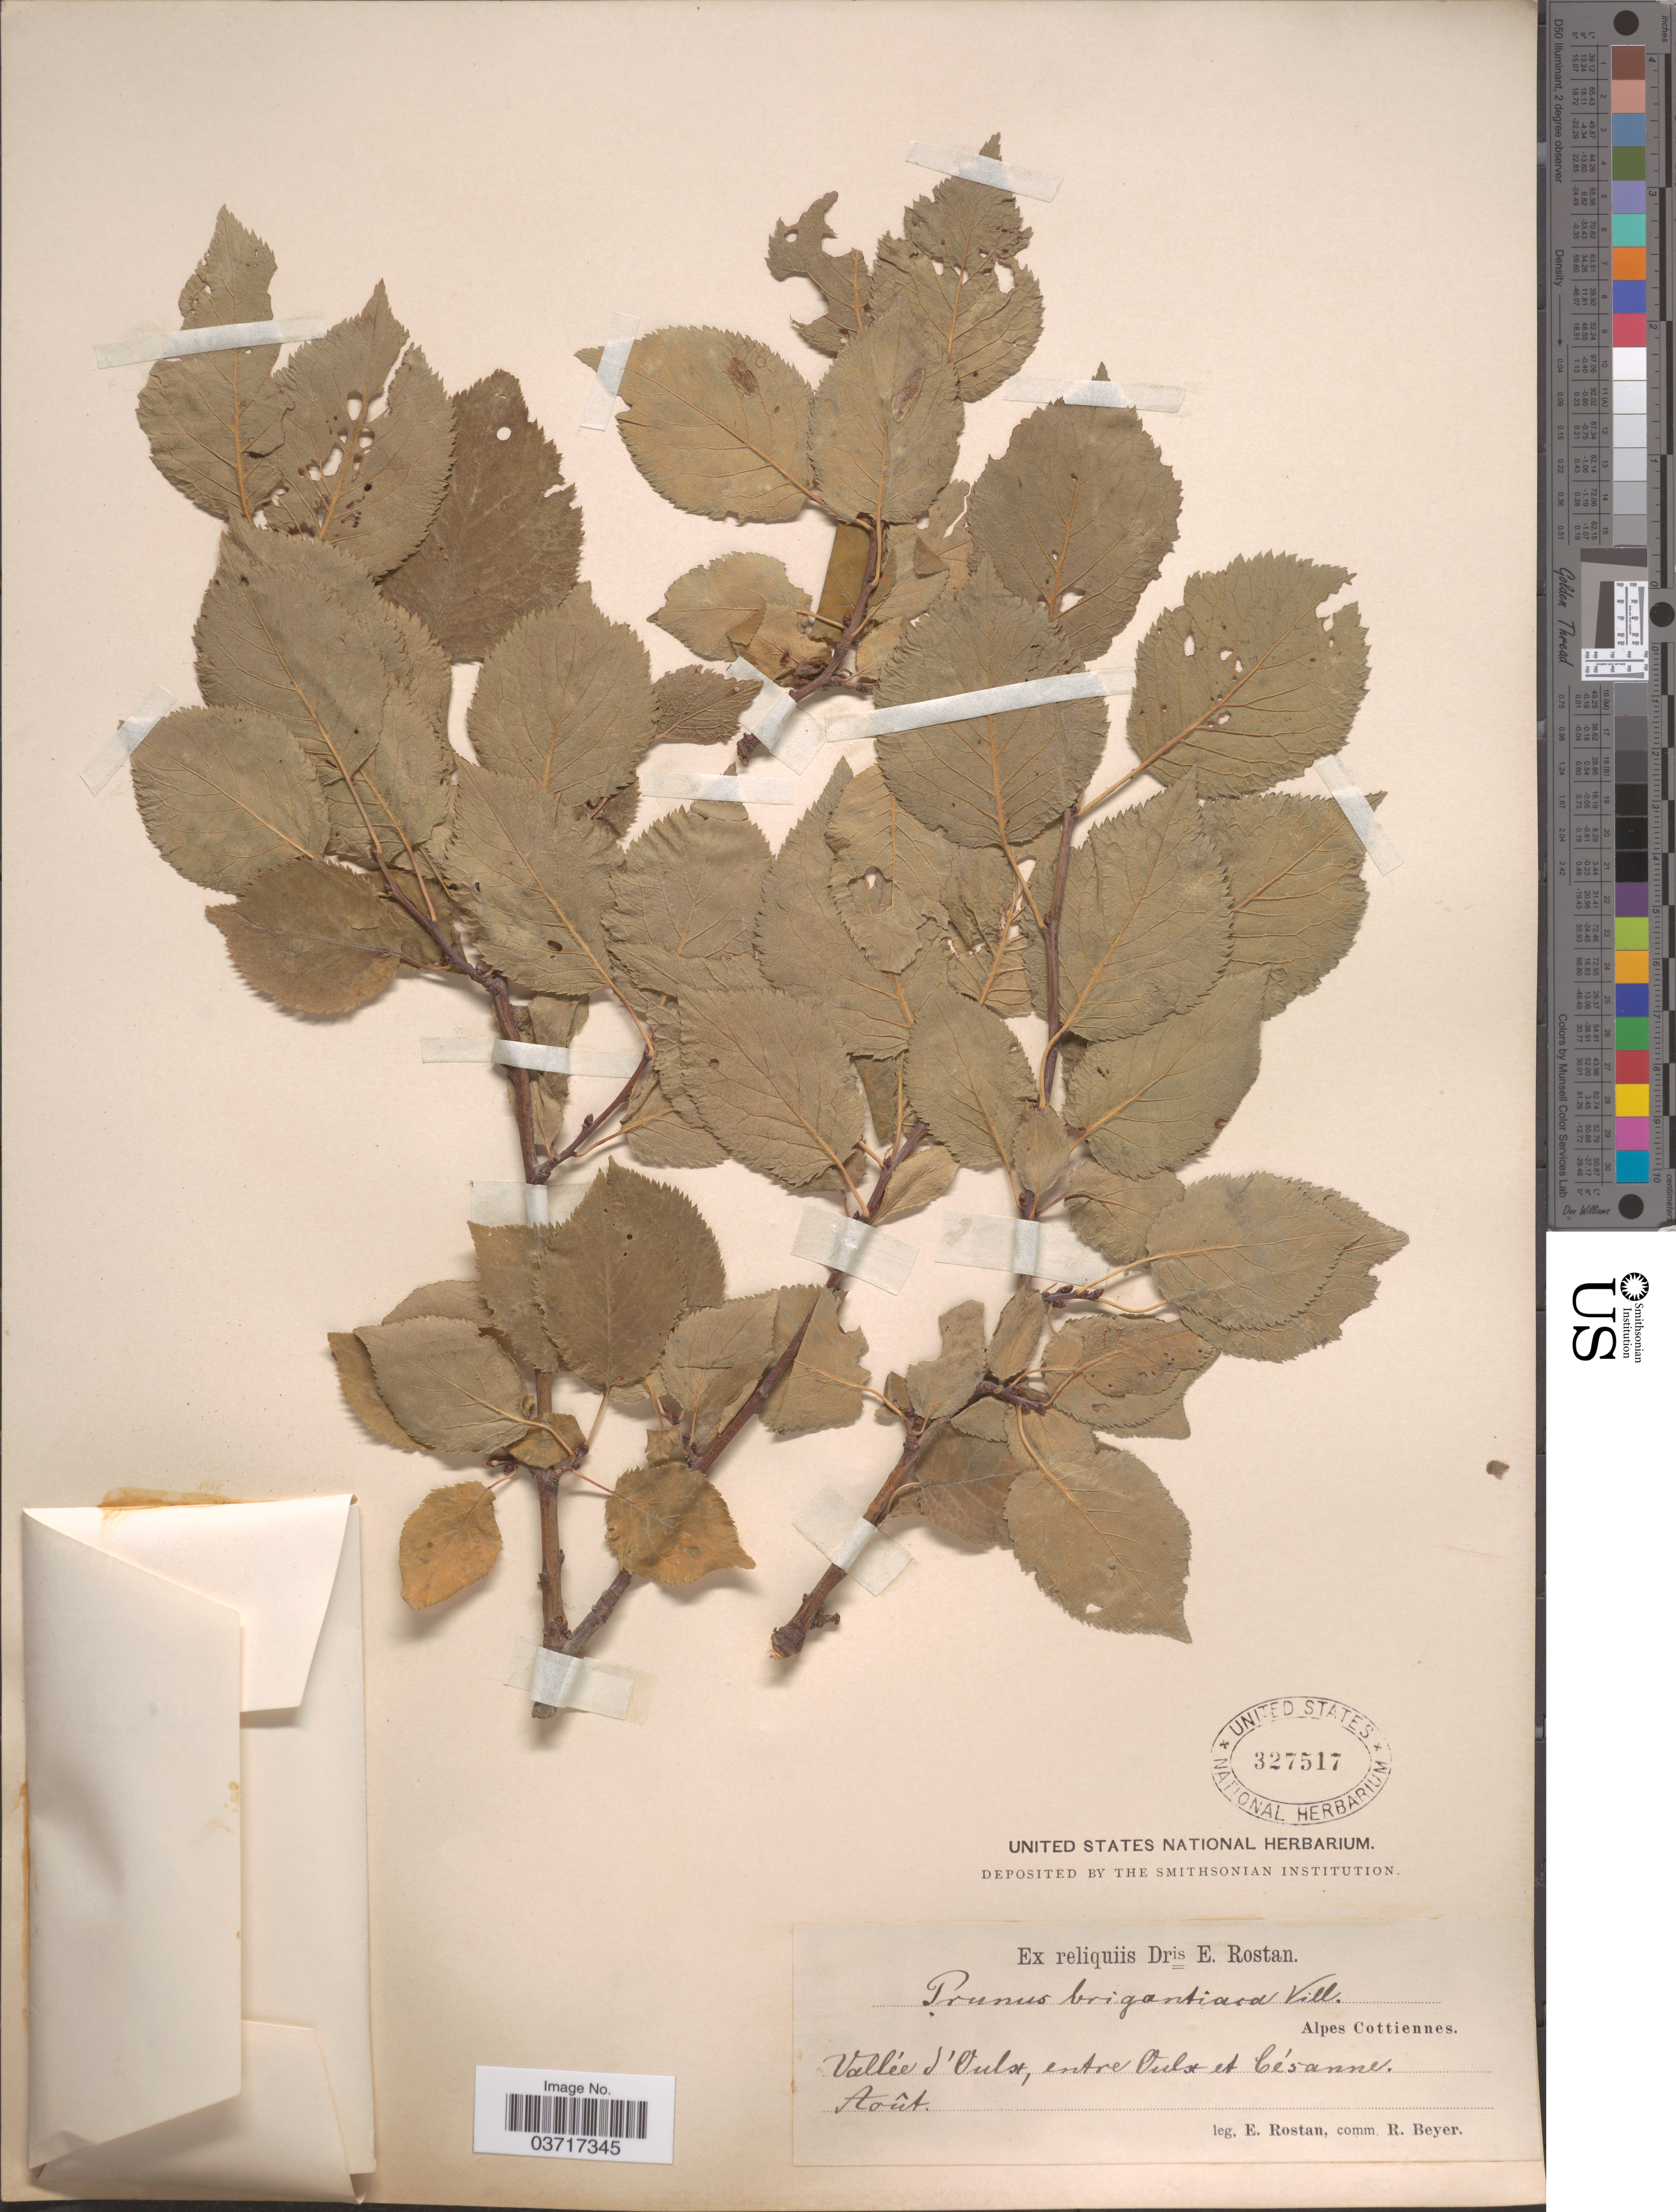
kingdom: Plantae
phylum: Tracheophyta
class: Magnoliopsida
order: Rosales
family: Rosaceae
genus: Prunus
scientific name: Prunus brigantiaca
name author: Vill.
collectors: E. Rostan & R. Beyer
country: France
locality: Alpes Cottiennes. Vallée d' Oulst, entre Oulst et Césanne.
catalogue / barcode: US 327517